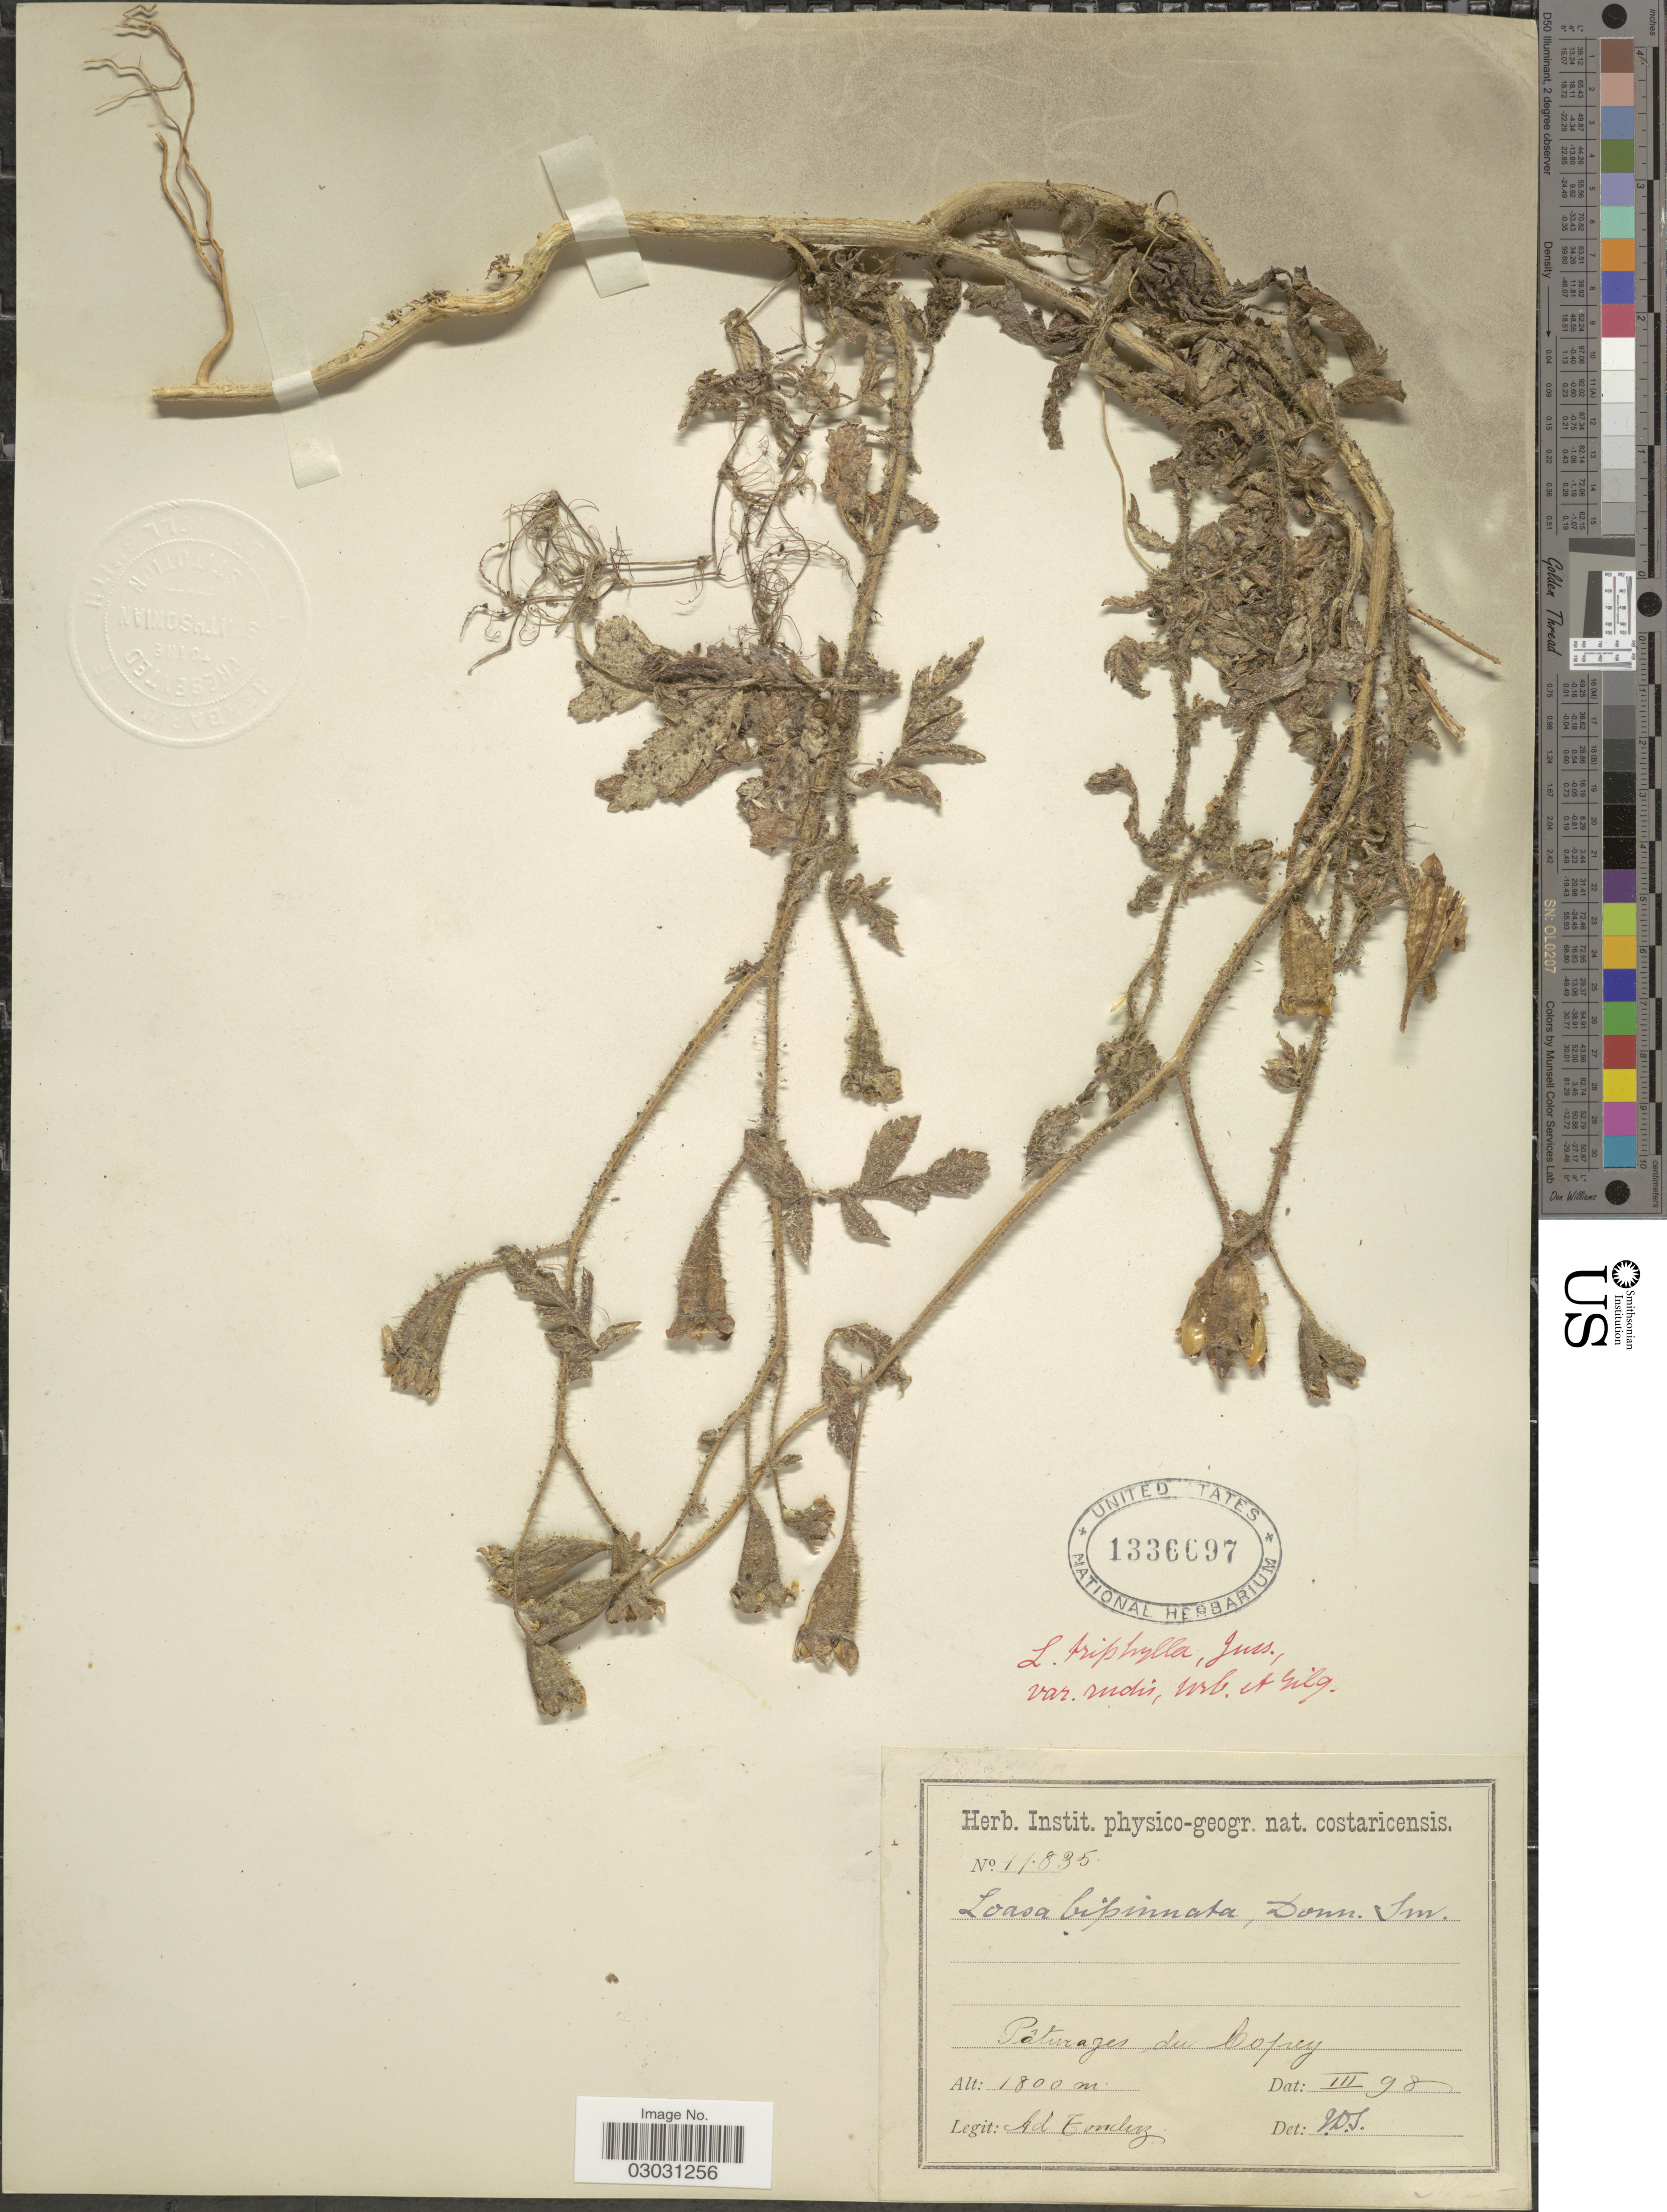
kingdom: Plantae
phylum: Tracheophyta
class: Magnoliopsida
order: Cornales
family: Loasaceae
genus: Nasa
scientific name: Nasa triphylla subsp. rudis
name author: (Benth.) Weigend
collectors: A. Tonduz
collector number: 11835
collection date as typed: Transcribed d/m/y: /3/98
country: Costa Rica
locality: Pâturages du Copey.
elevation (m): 1800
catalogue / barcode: US 1336697